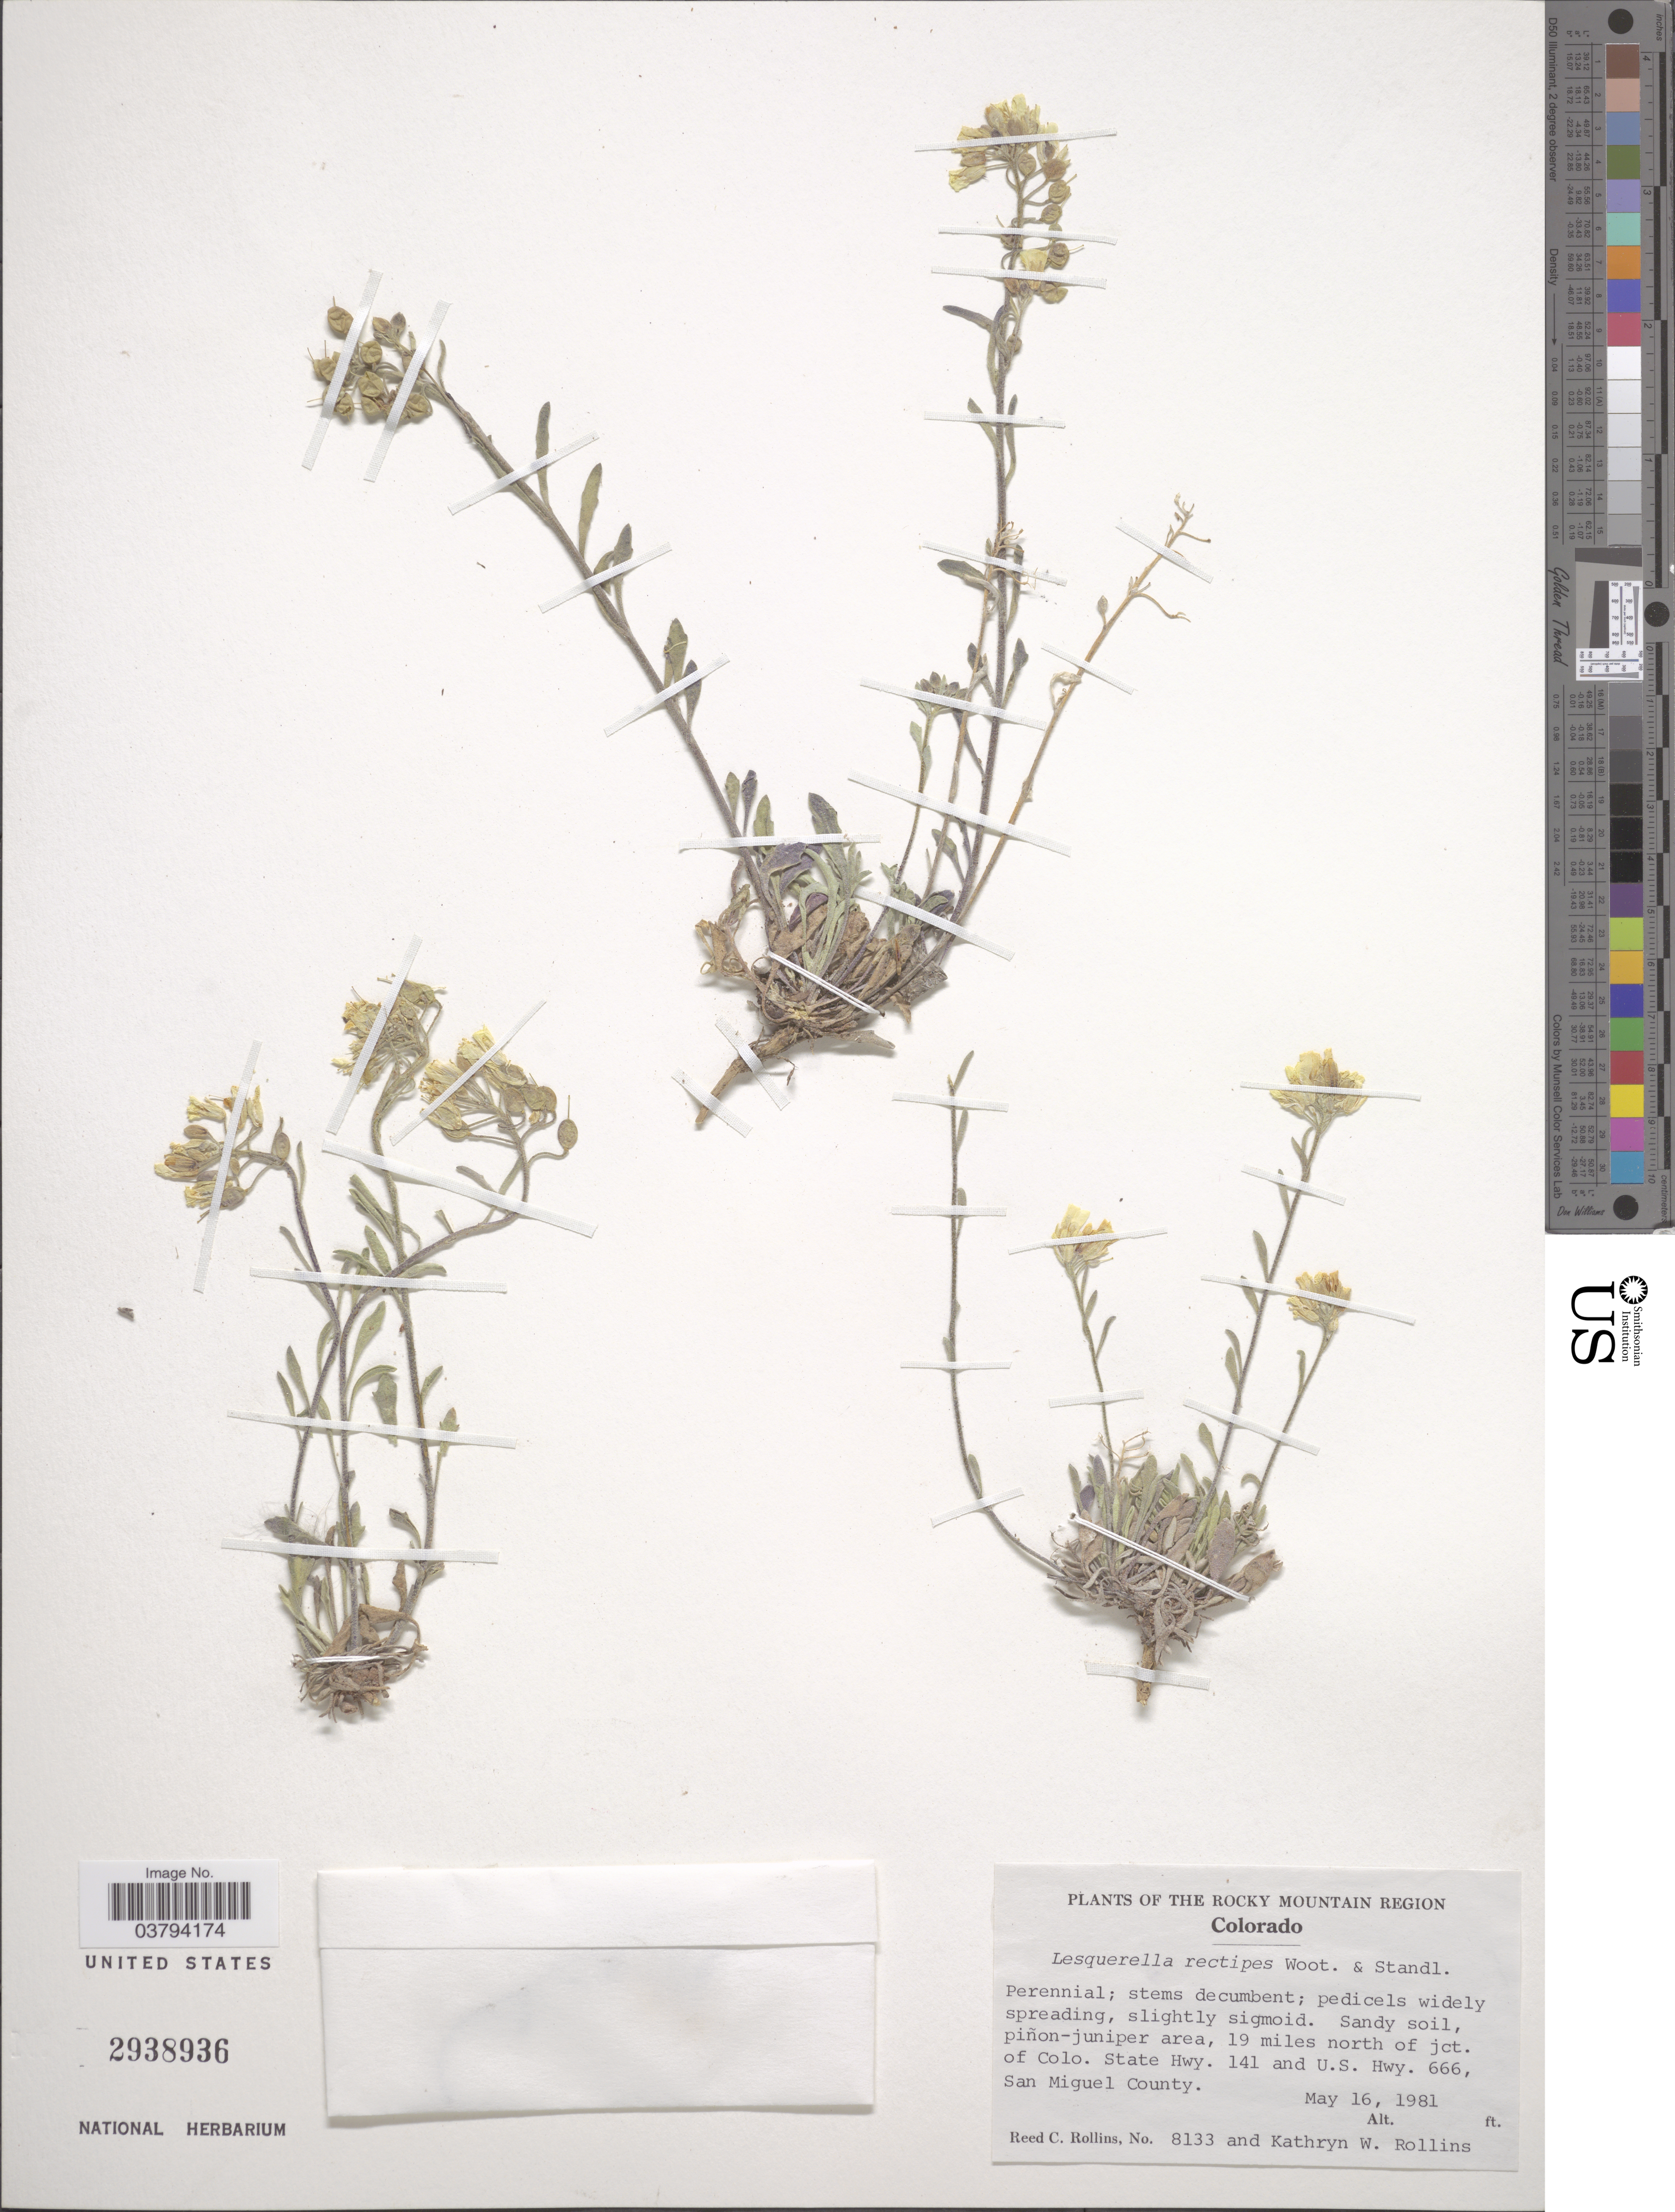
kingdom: Plantae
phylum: Tracheophyta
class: Magnoliopsida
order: Brassicales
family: Brassicaceae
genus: Lesquerella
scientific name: Lesquerella rectipes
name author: Wooton & Standl.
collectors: R. C. Rollins & K. W. Rollins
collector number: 8133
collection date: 1981-05-16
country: United States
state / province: Colorado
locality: The Rocky Mountain Region. Piñon-juniper area, 19 miles north of jct. of Colo. State Hwy. 141 and U.S. Hwy. 666, San Miguel County.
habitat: pinon-juniper area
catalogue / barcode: US 2938936